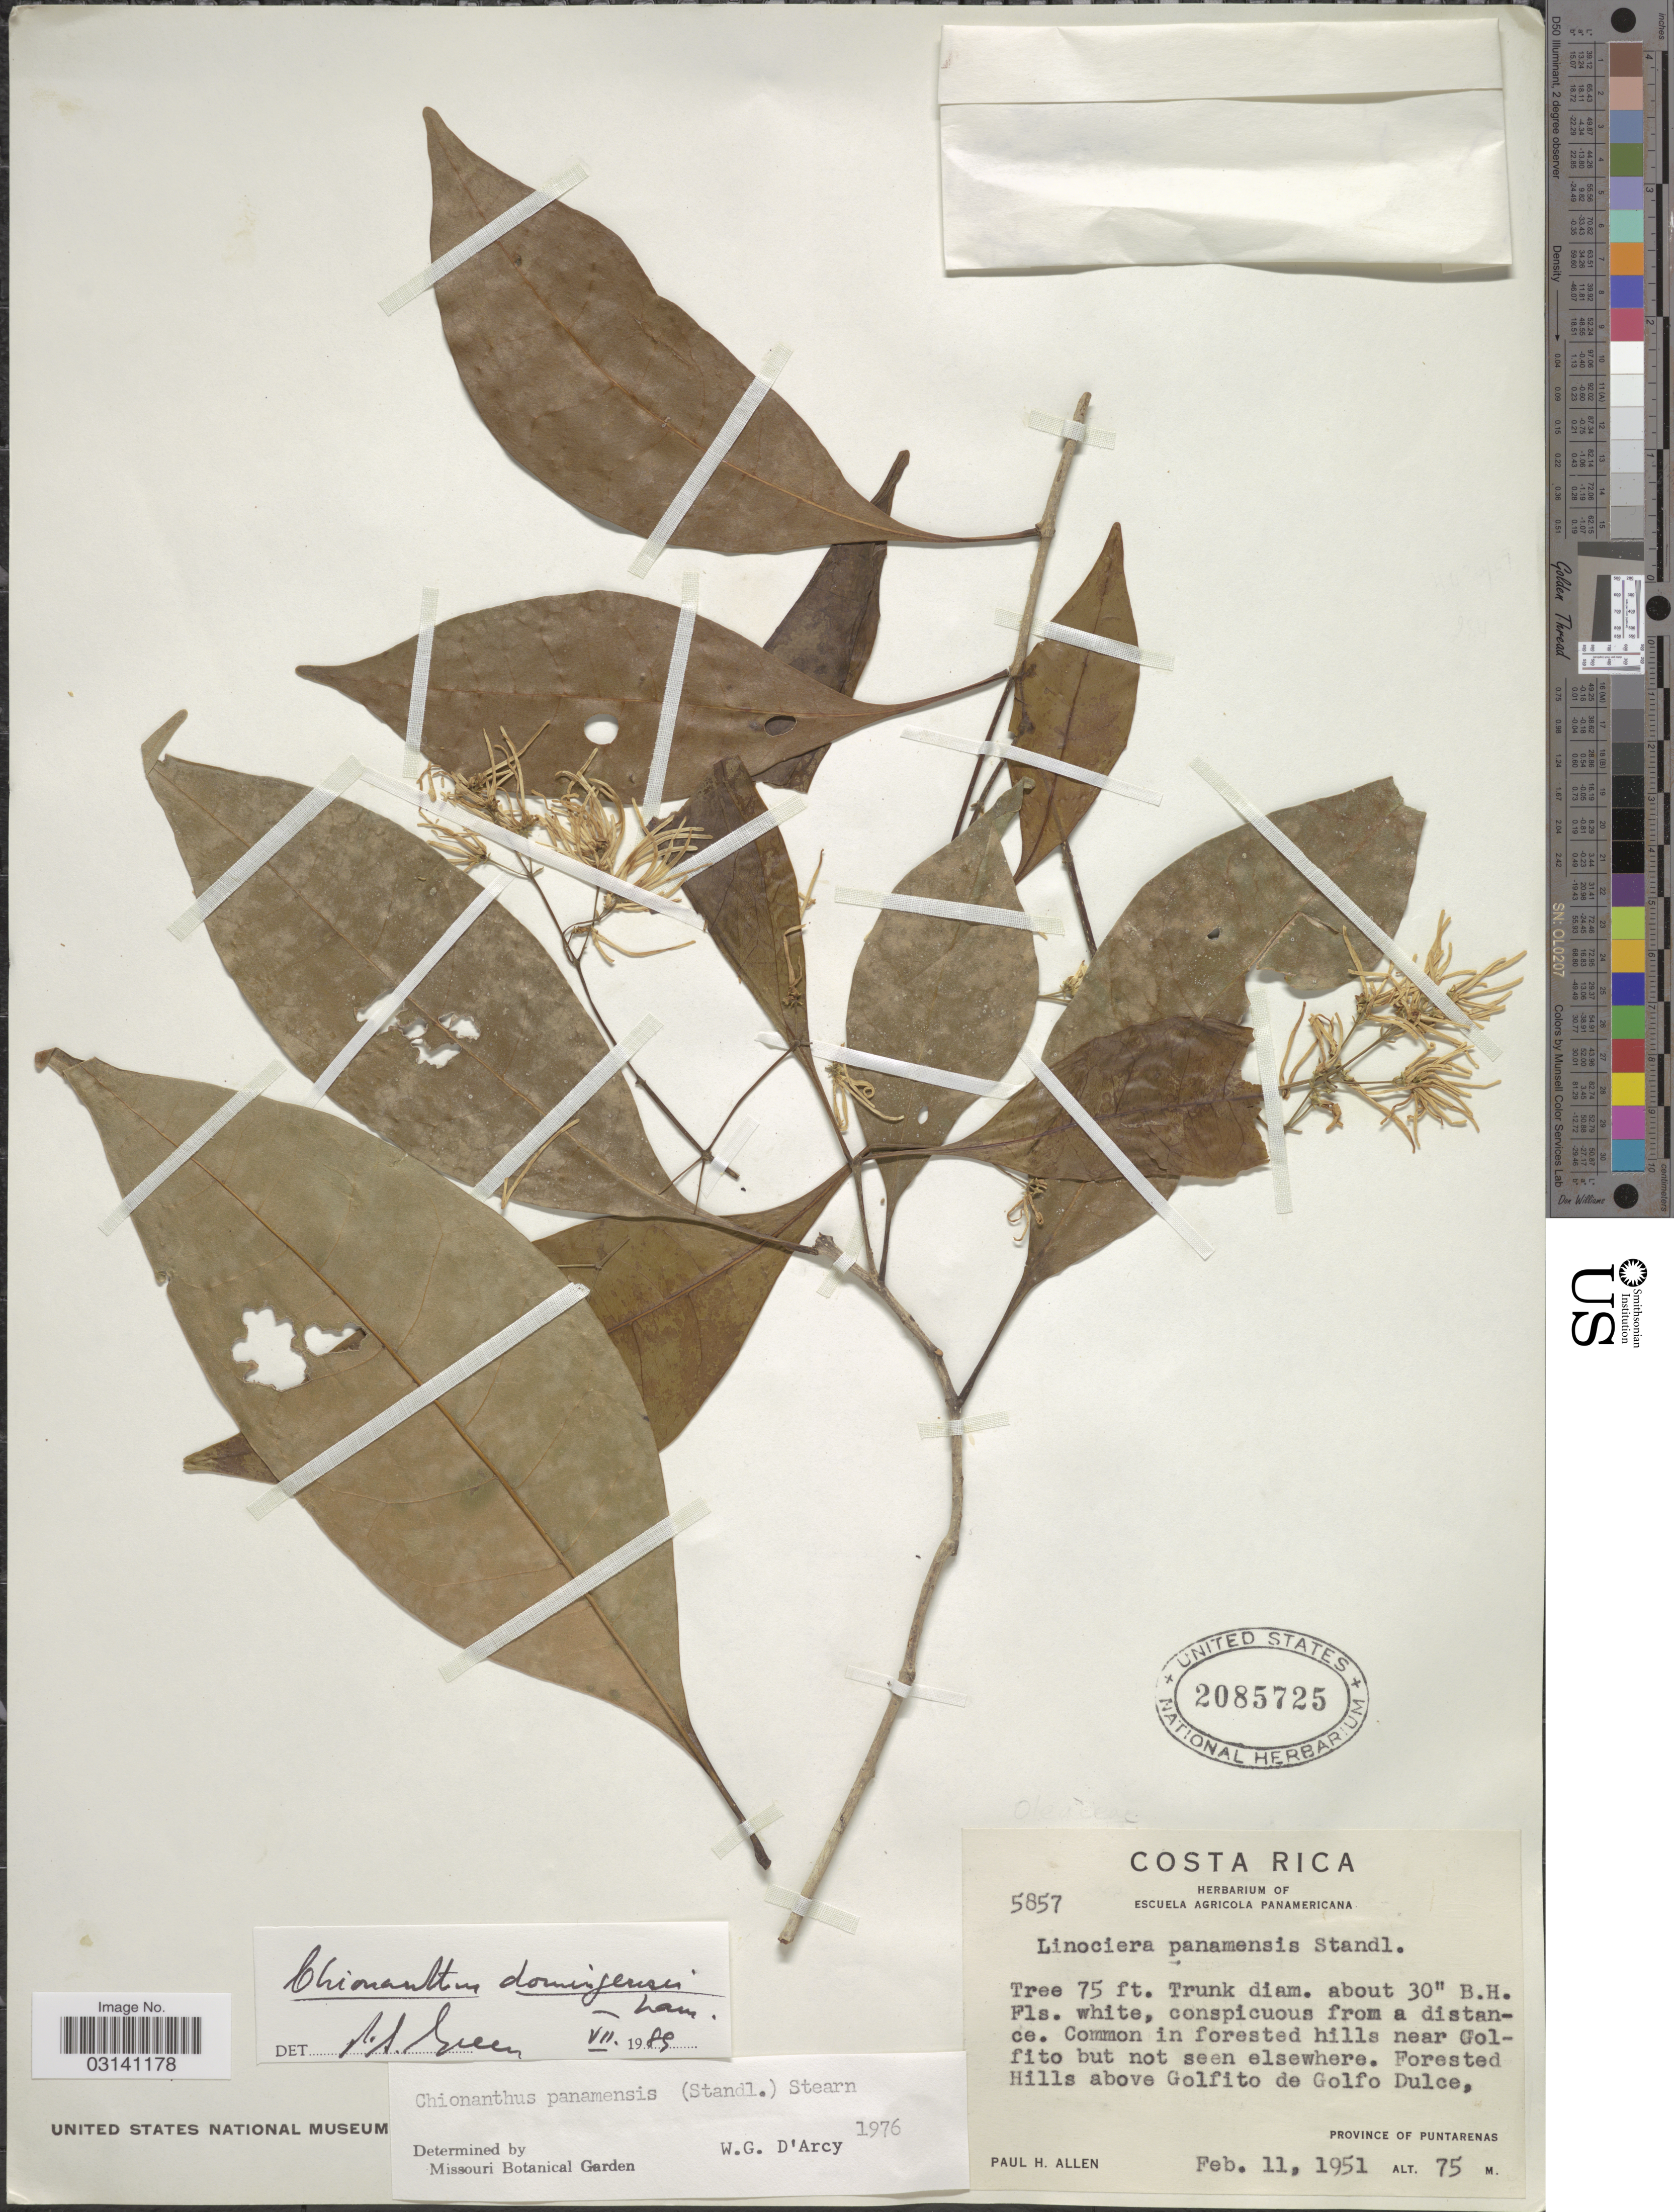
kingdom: Plantae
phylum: Tracheophyta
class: Magnoliopsida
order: Lamiales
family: Oleaceae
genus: Chionanthus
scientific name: Chionanthus domingensis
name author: Lam.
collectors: P. H. Allen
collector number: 5857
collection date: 1951-02-11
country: Costa Rica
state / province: Puntarenas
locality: Forested hills near Golfito. Forested Hills above Golfito de Golfo Dulce.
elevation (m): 75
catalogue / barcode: US 2085725